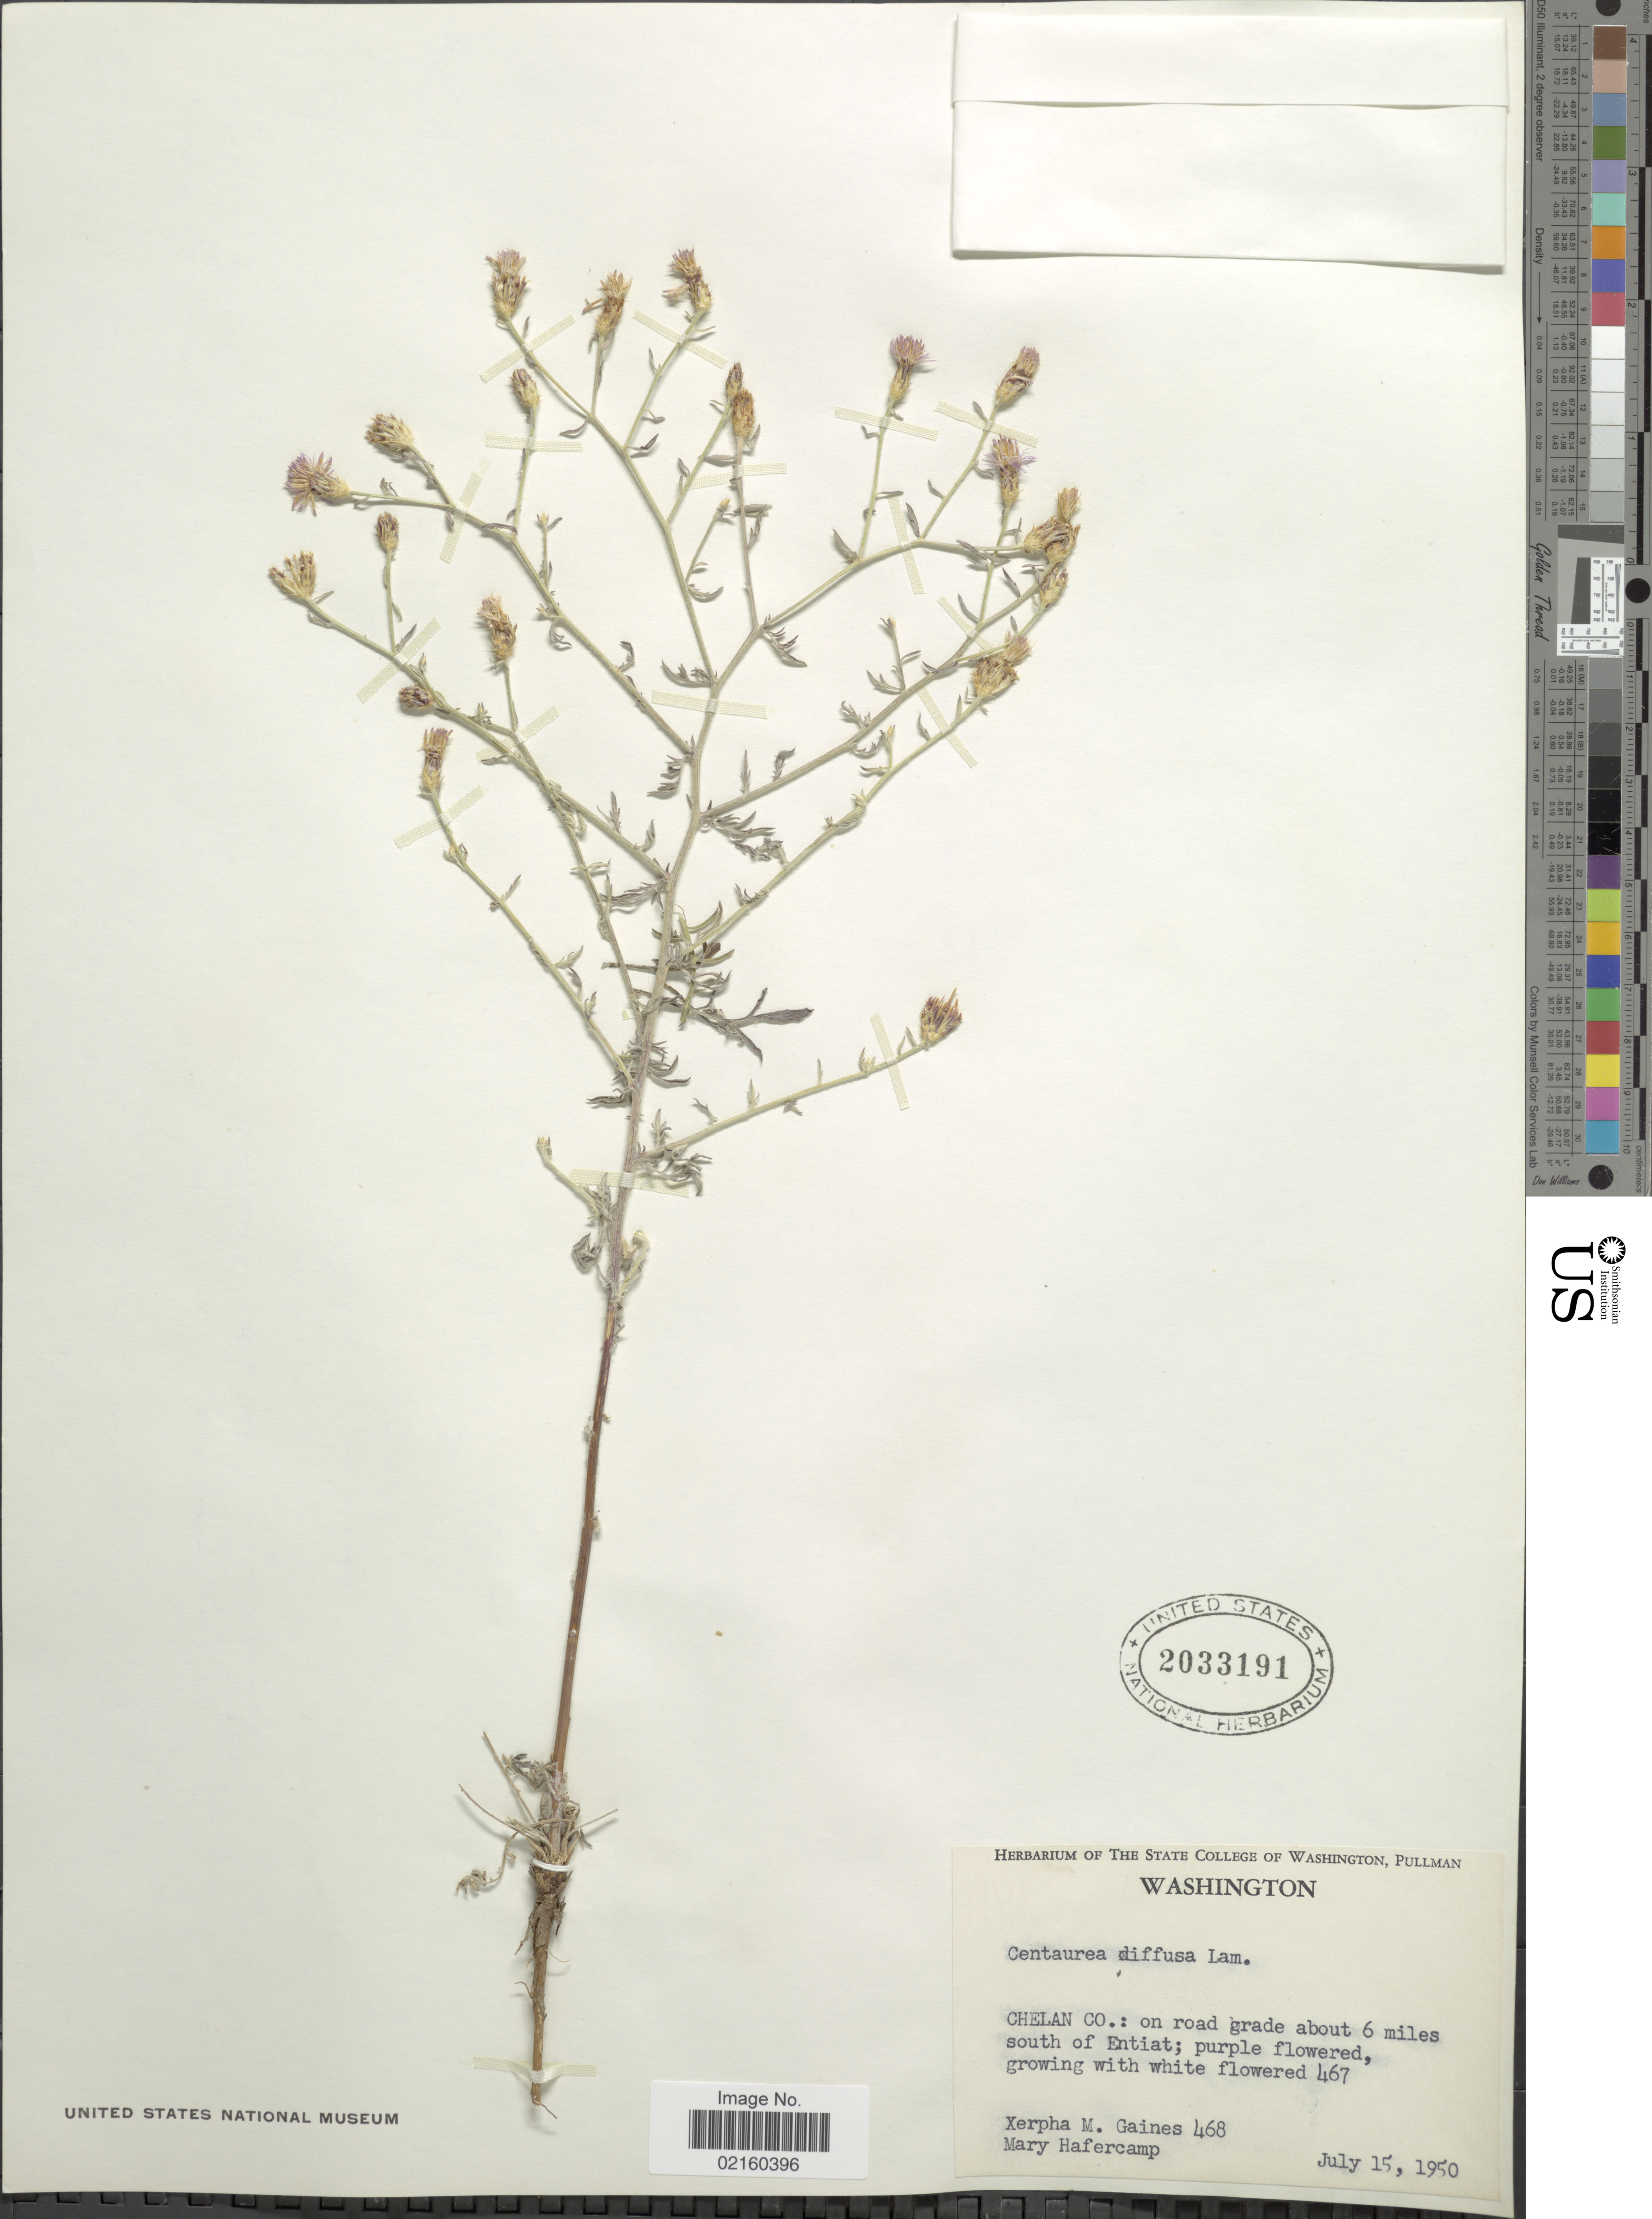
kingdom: Plantae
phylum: Tracheophyta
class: Magnoliopsida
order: Asterales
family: Asteraceae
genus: Centaurea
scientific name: Centaurea diffusa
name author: Lam.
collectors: X. Gaines & M. Hafercamp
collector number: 468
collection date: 1950-07-15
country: United States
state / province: Washington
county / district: Chelan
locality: Chelan Co., about 6 miles south of Entiat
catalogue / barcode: US 2033191